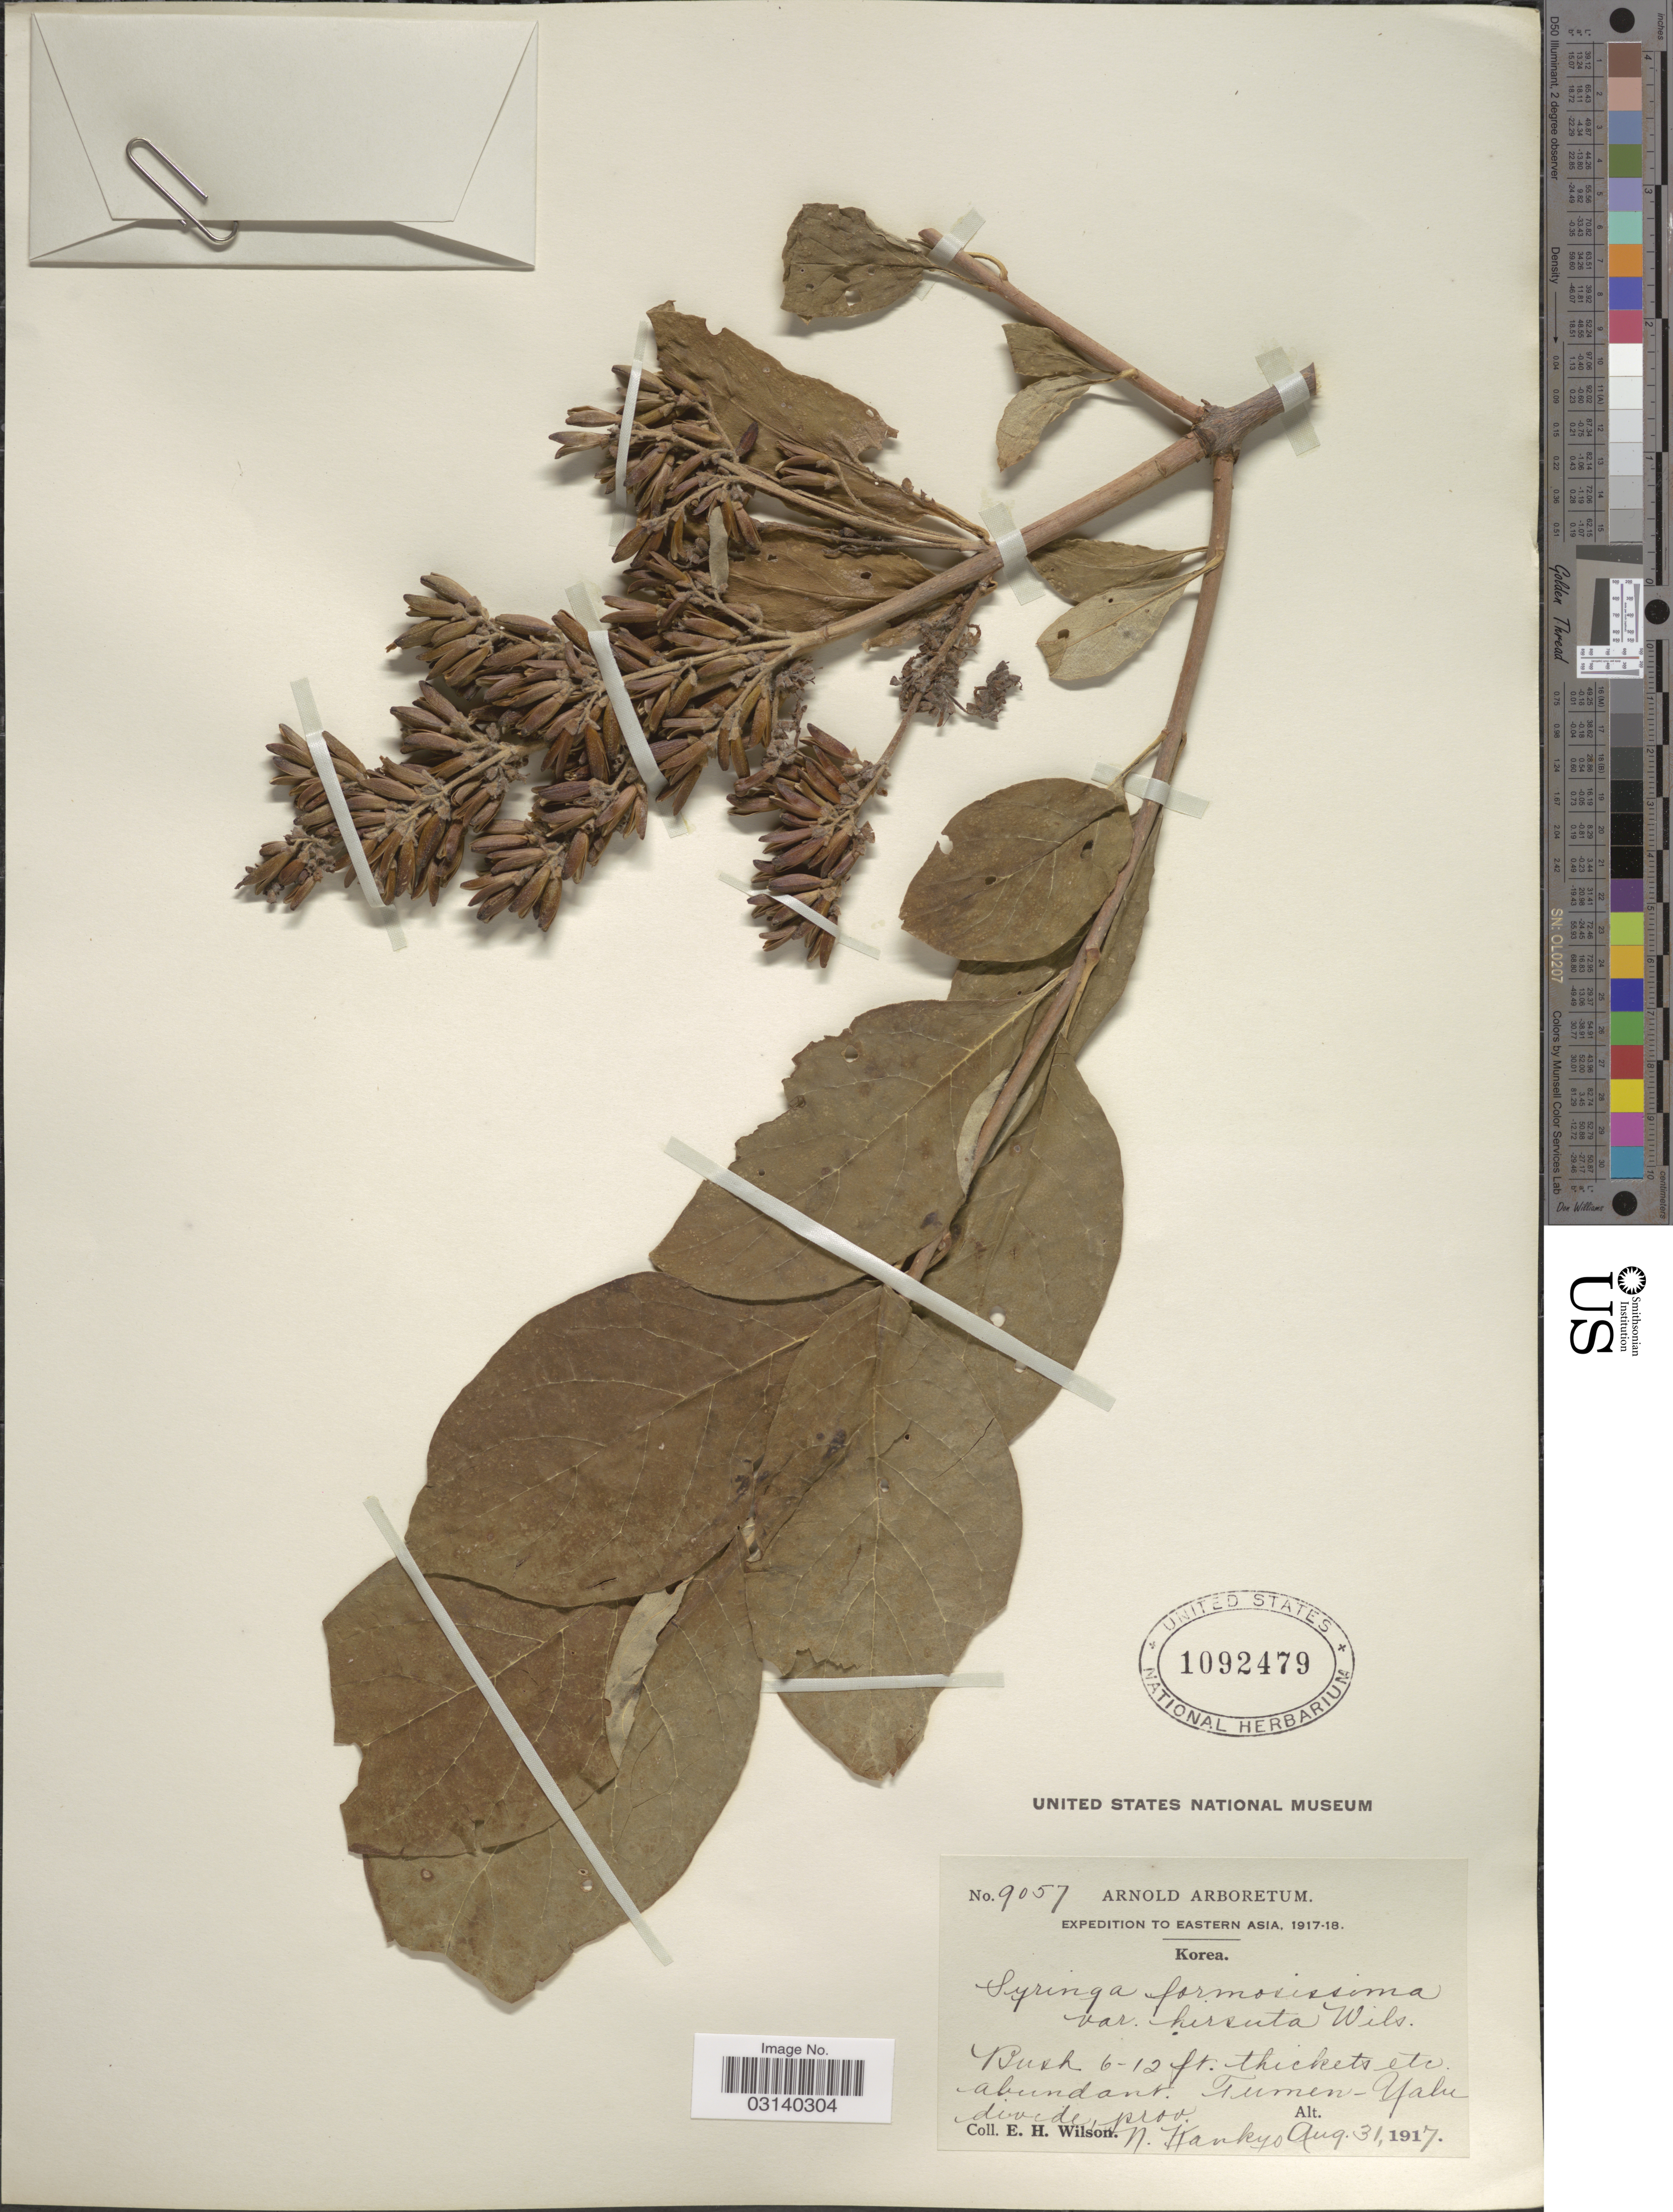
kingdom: Plantae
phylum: Tracheophyta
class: Magnoliopsida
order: Lamiales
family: Oleaceae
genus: Syringa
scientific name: Syringa wolfii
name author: C.K. Schneid.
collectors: E. Wilson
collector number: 9057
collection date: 1917-08-31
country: North Korea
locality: Eastern Asia. Tumen-Yalu divide, Prov. N. Kankyo.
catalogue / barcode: US 1092479